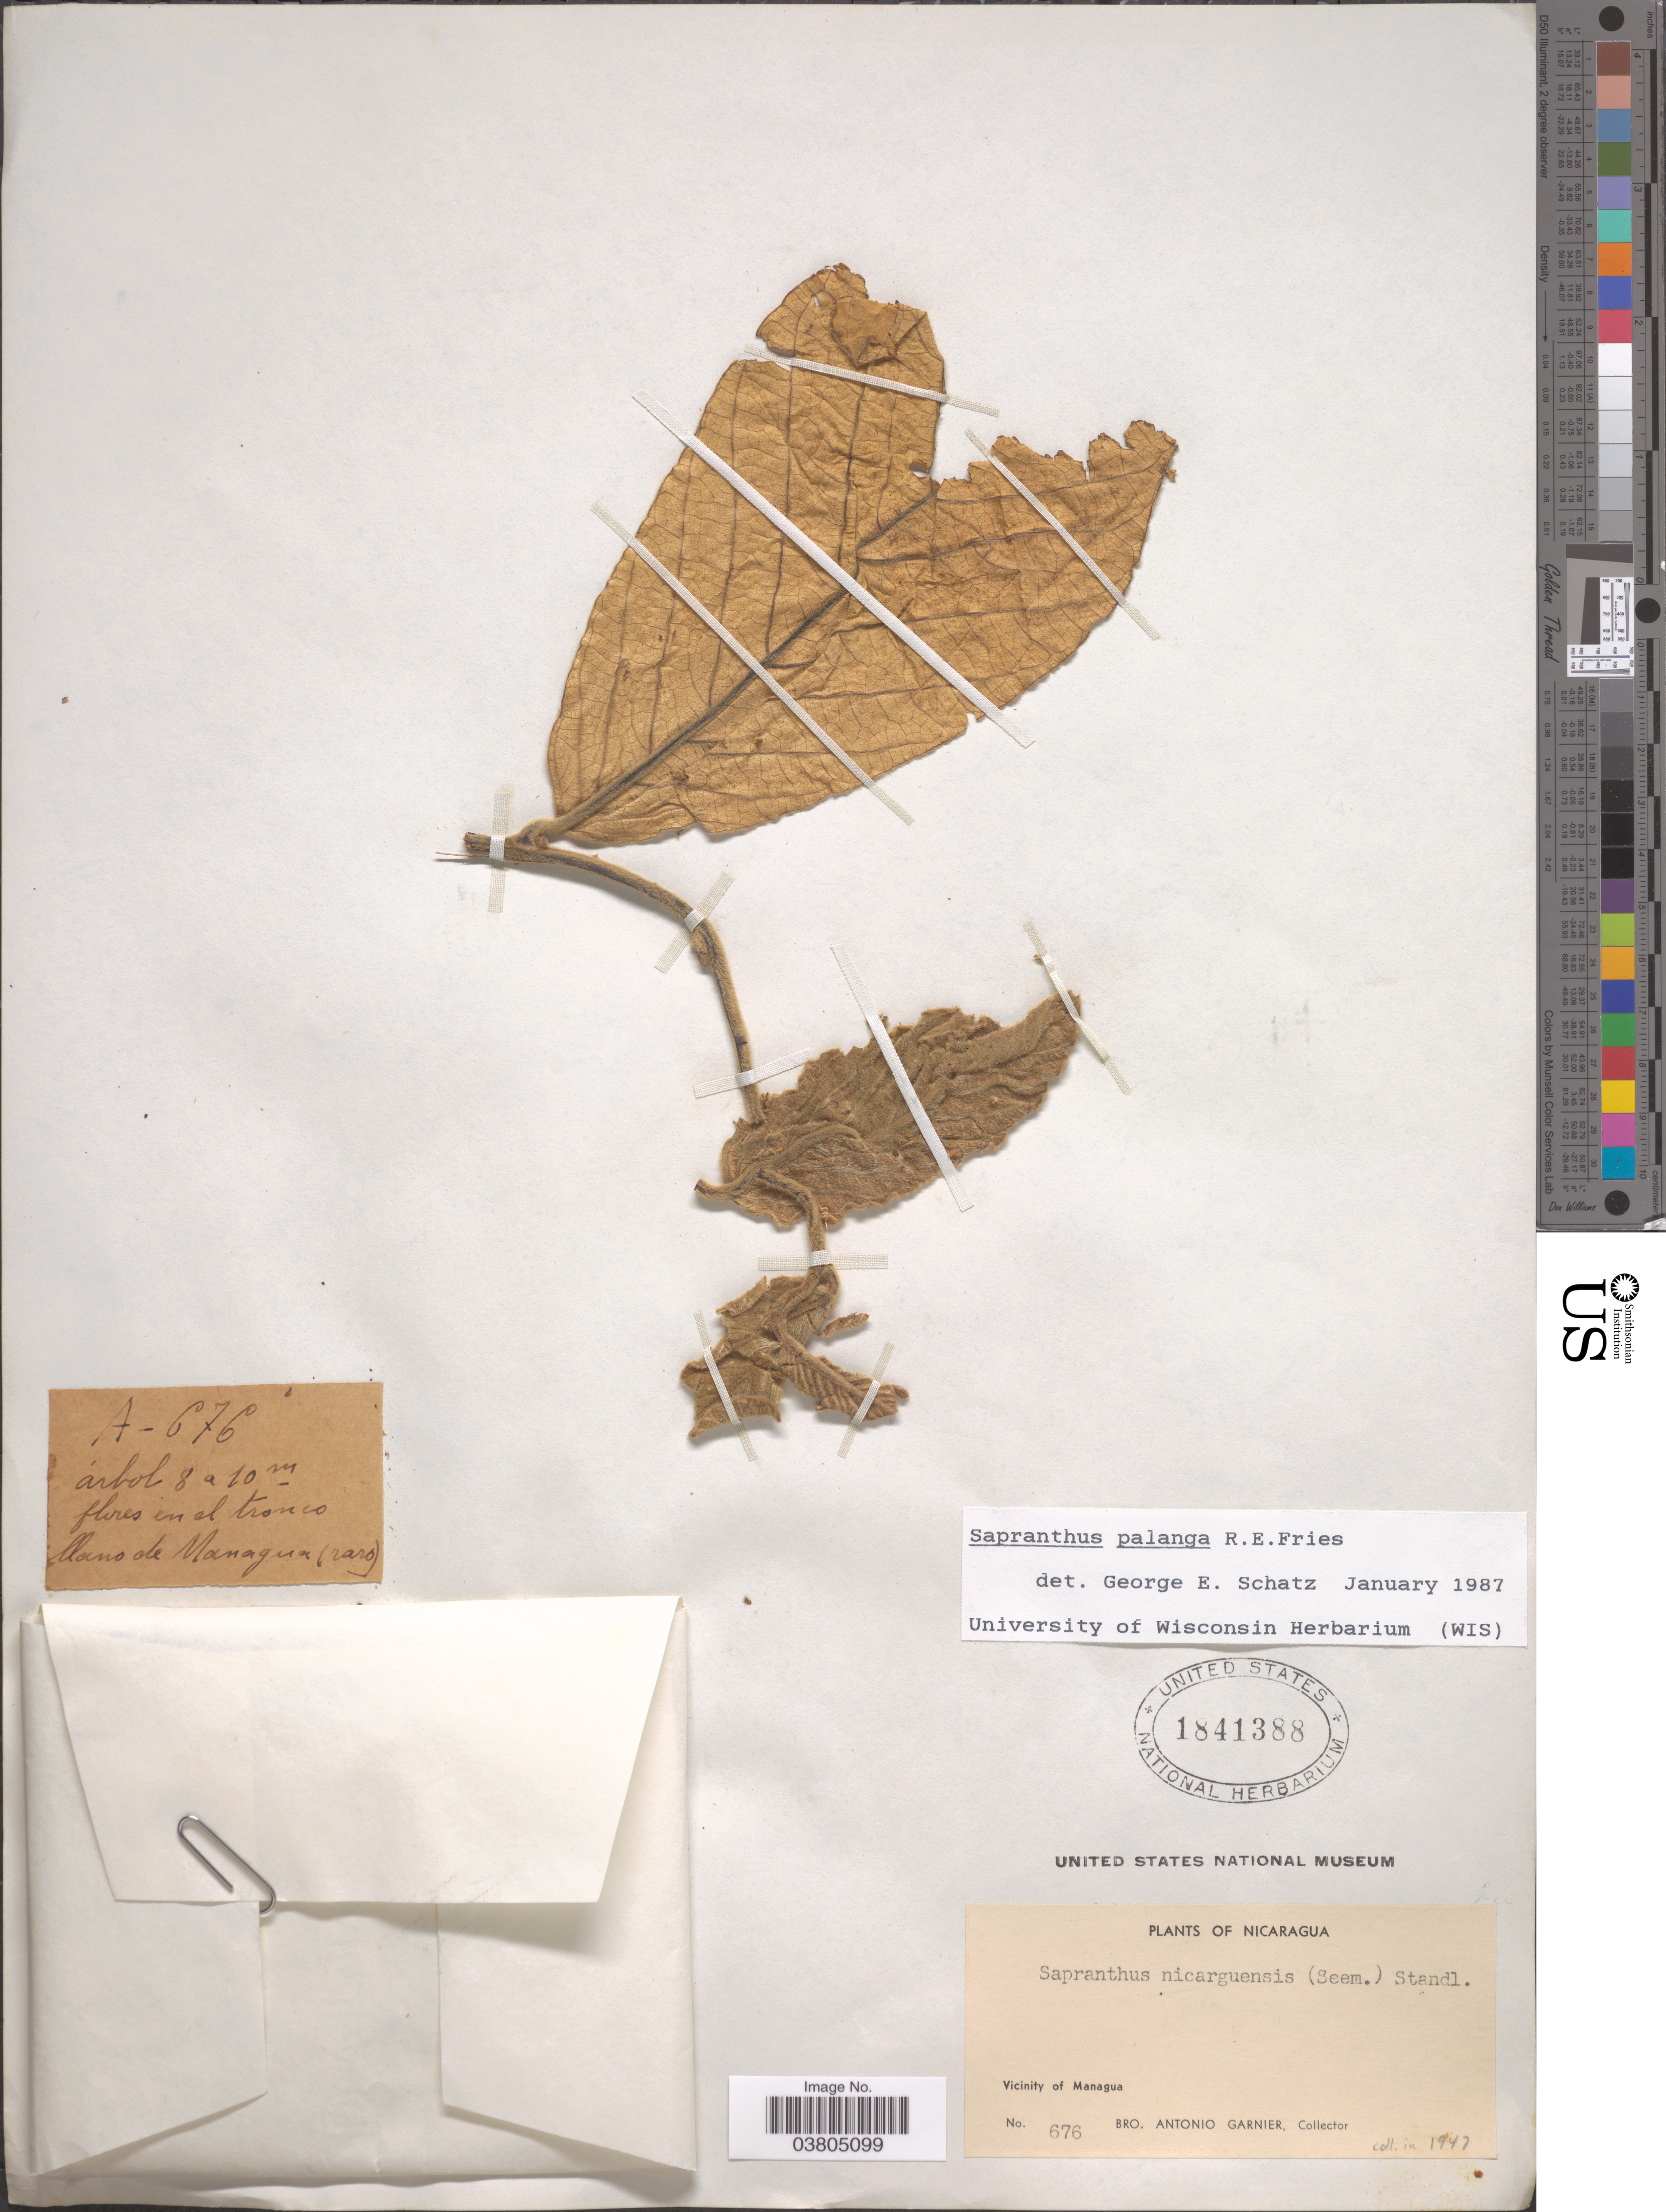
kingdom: Plantae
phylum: Tracheophyta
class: Magnoliopsida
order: Magnoliales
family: Annonaceae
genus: Sapranthus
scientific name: Sapranthus palanga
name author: R.E. Fr.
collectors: Bro. A. Garnier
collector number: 676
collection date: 1947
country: Nicaragua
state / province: Managua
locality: Vicinity of Managua.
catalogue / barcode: US 1841388